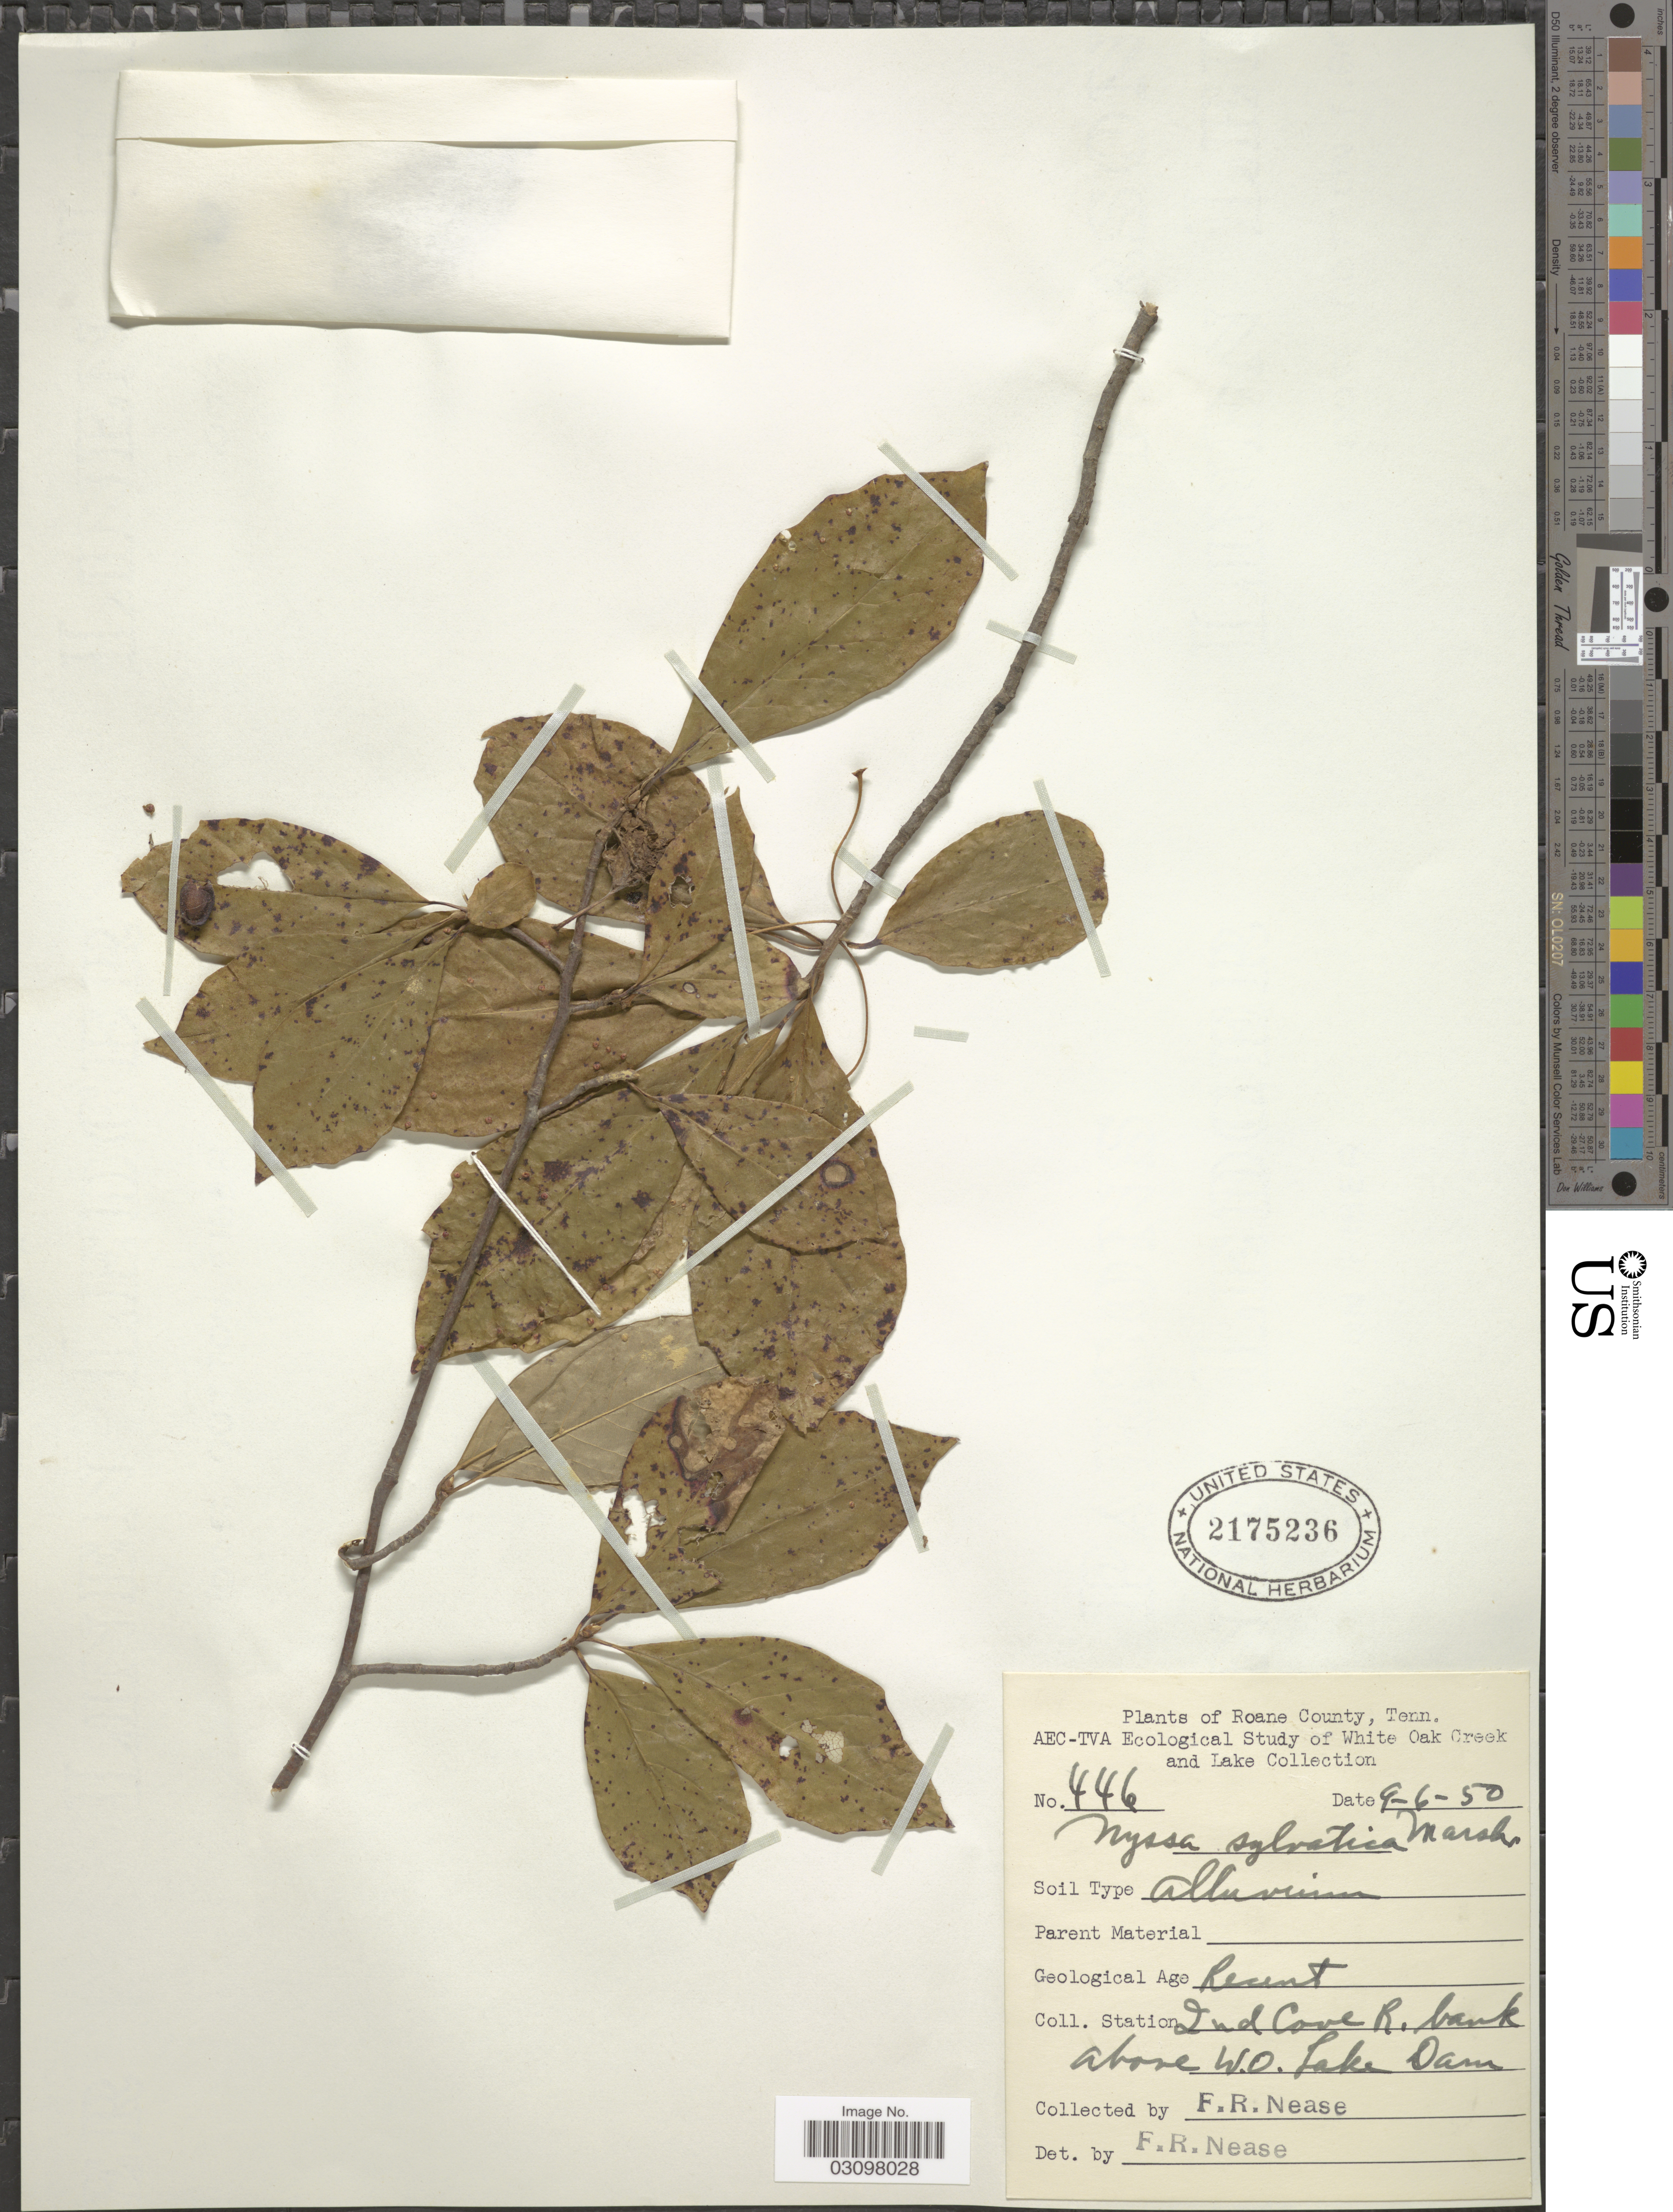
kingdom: Plantae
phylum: Tracheophyta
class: Magnoliopsida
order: Cornales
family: Nyssaceae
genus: Nyssa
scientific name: Nyssa sylvatica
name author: Marshall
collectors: F. Nease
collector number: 446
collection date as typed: Transcribed d/m/y: 6/9/50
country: United States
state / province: Tennessee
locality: Roane County, Tenn. 2nd Cove R. bank above W. O. Lake Dam.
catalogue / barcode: US 2175236